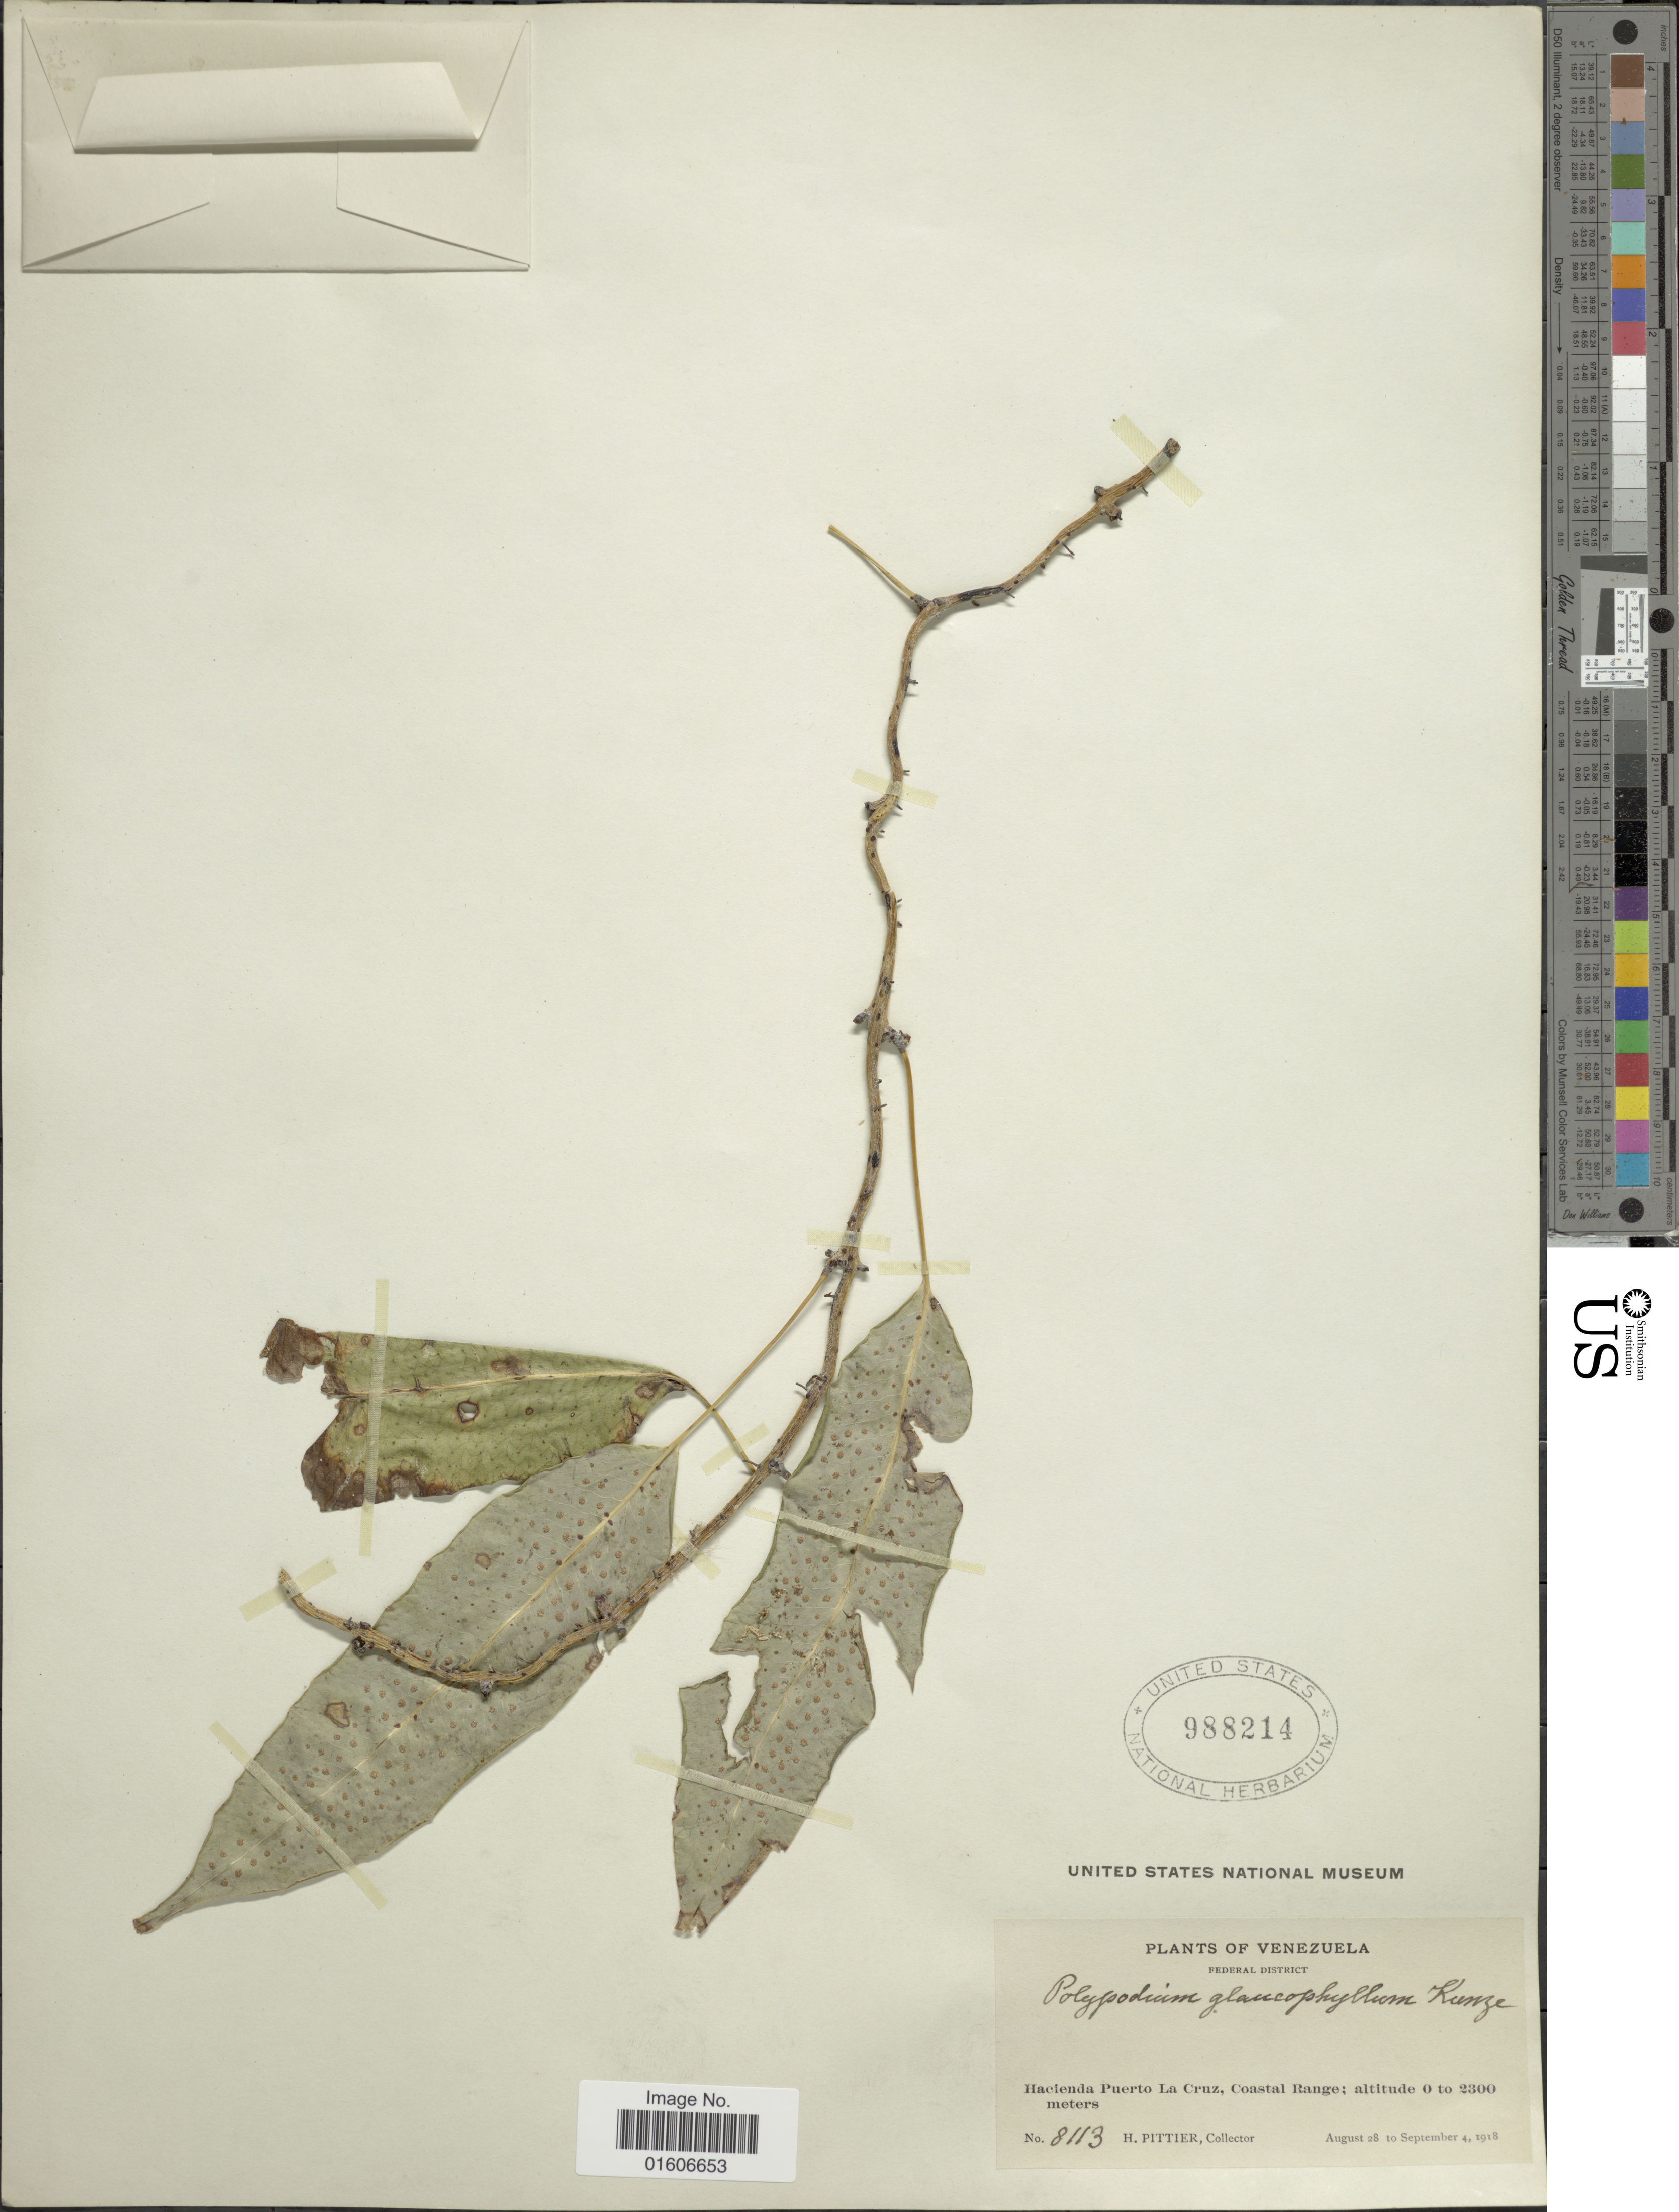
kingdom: Plantae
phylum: Tracheophyta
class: Polypodiopsida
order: Polypodiales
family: Polypodiaceae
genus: Serpocaulon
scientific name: Serpocaulon levigatum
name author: (Cav.) A.R. Sm.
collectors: H. F. Pittier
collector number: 8113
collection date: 1918-08-28/1918-09-04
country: Venezuela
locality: Federal District. Hacienda Puerto La Cruz, Coastal Range.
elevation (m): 0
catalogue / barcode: US 988214